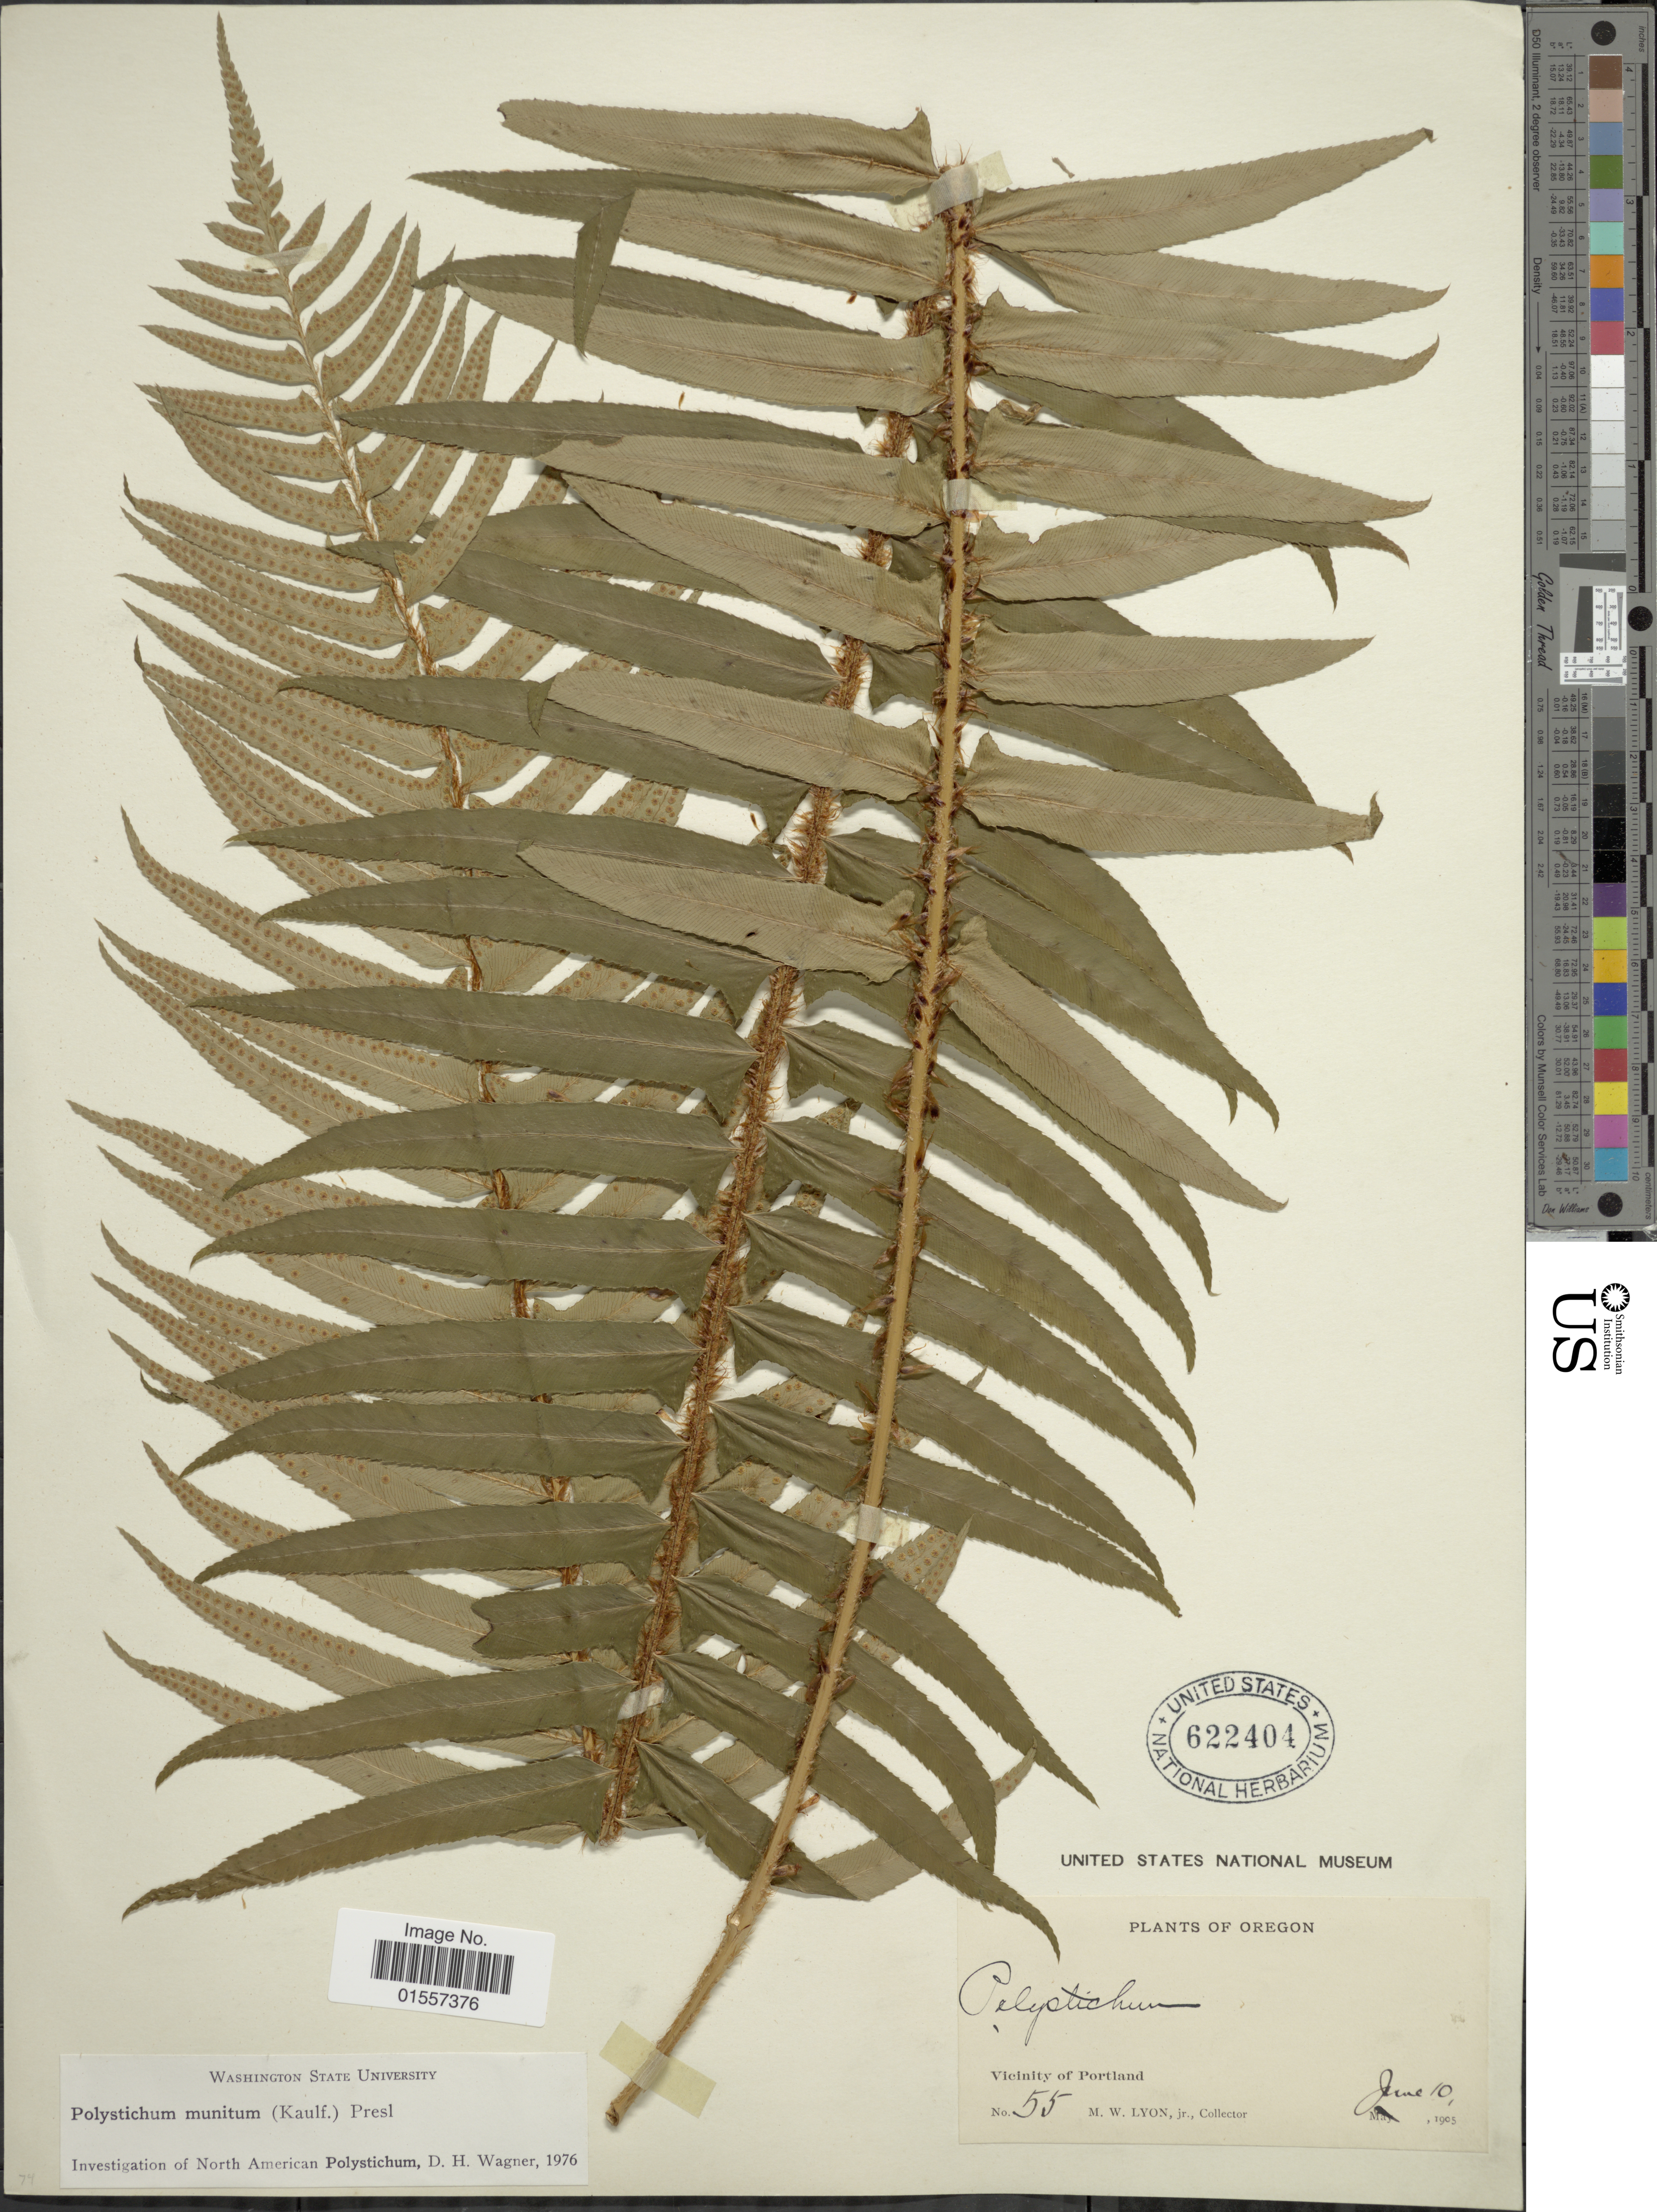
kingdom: Plantae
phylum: Tracheophyta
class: Polypodiopsida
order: Polypodiales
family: Dryopteridaceae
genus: Polystichum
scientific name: Polystichum munitum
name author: (Kaulf.) C. Presl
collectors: M. W. Lyon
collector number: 55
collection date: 1905-06-10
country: United States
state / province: Oregon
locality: vicinity of Portland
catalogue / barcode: US 622404